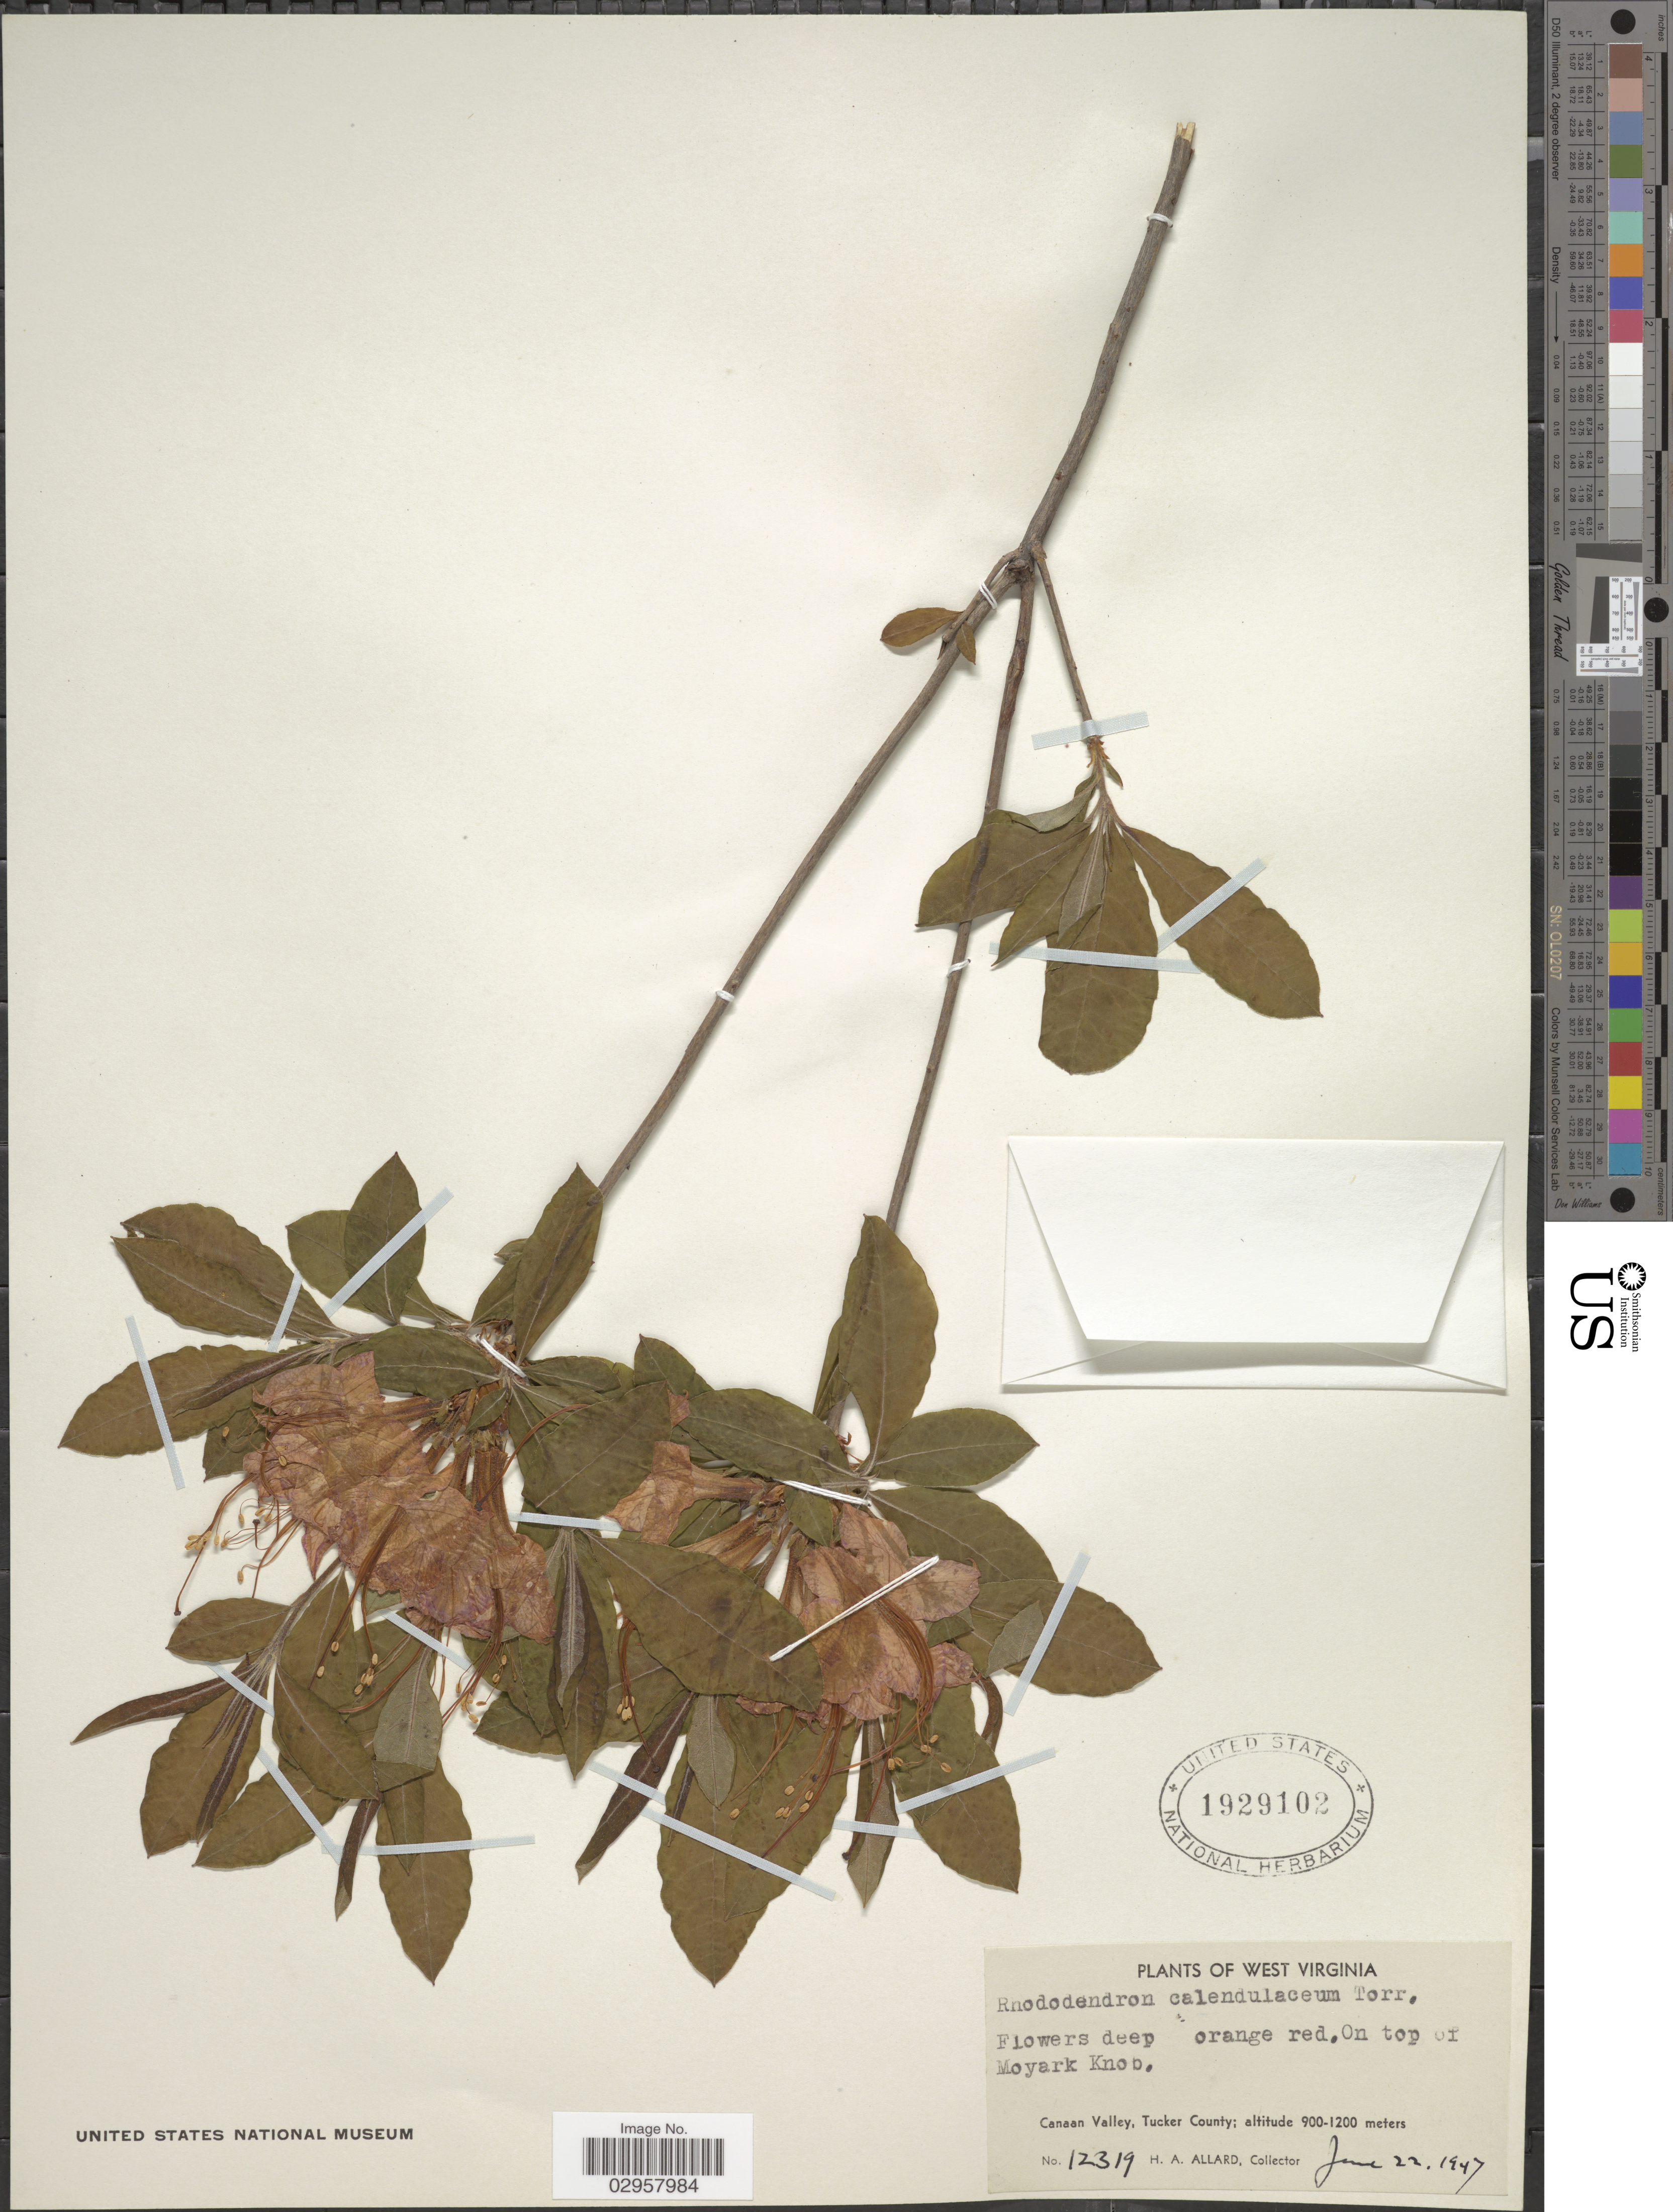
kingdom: Plantae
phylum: Tracheophyta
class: Magnoliopsida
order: Ericales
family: Ericaceae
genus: Rhododendron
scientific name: Rhododendron calendulaceum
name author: (Michx.) Torr.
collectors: H. A. Allard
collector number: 12319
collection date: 1947-06-22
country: United States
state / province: West Virginia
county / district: Tucker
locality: On top of Moyark Knob, Canaan Valley, Tucker County.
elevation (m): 900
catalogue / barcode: US 1929102